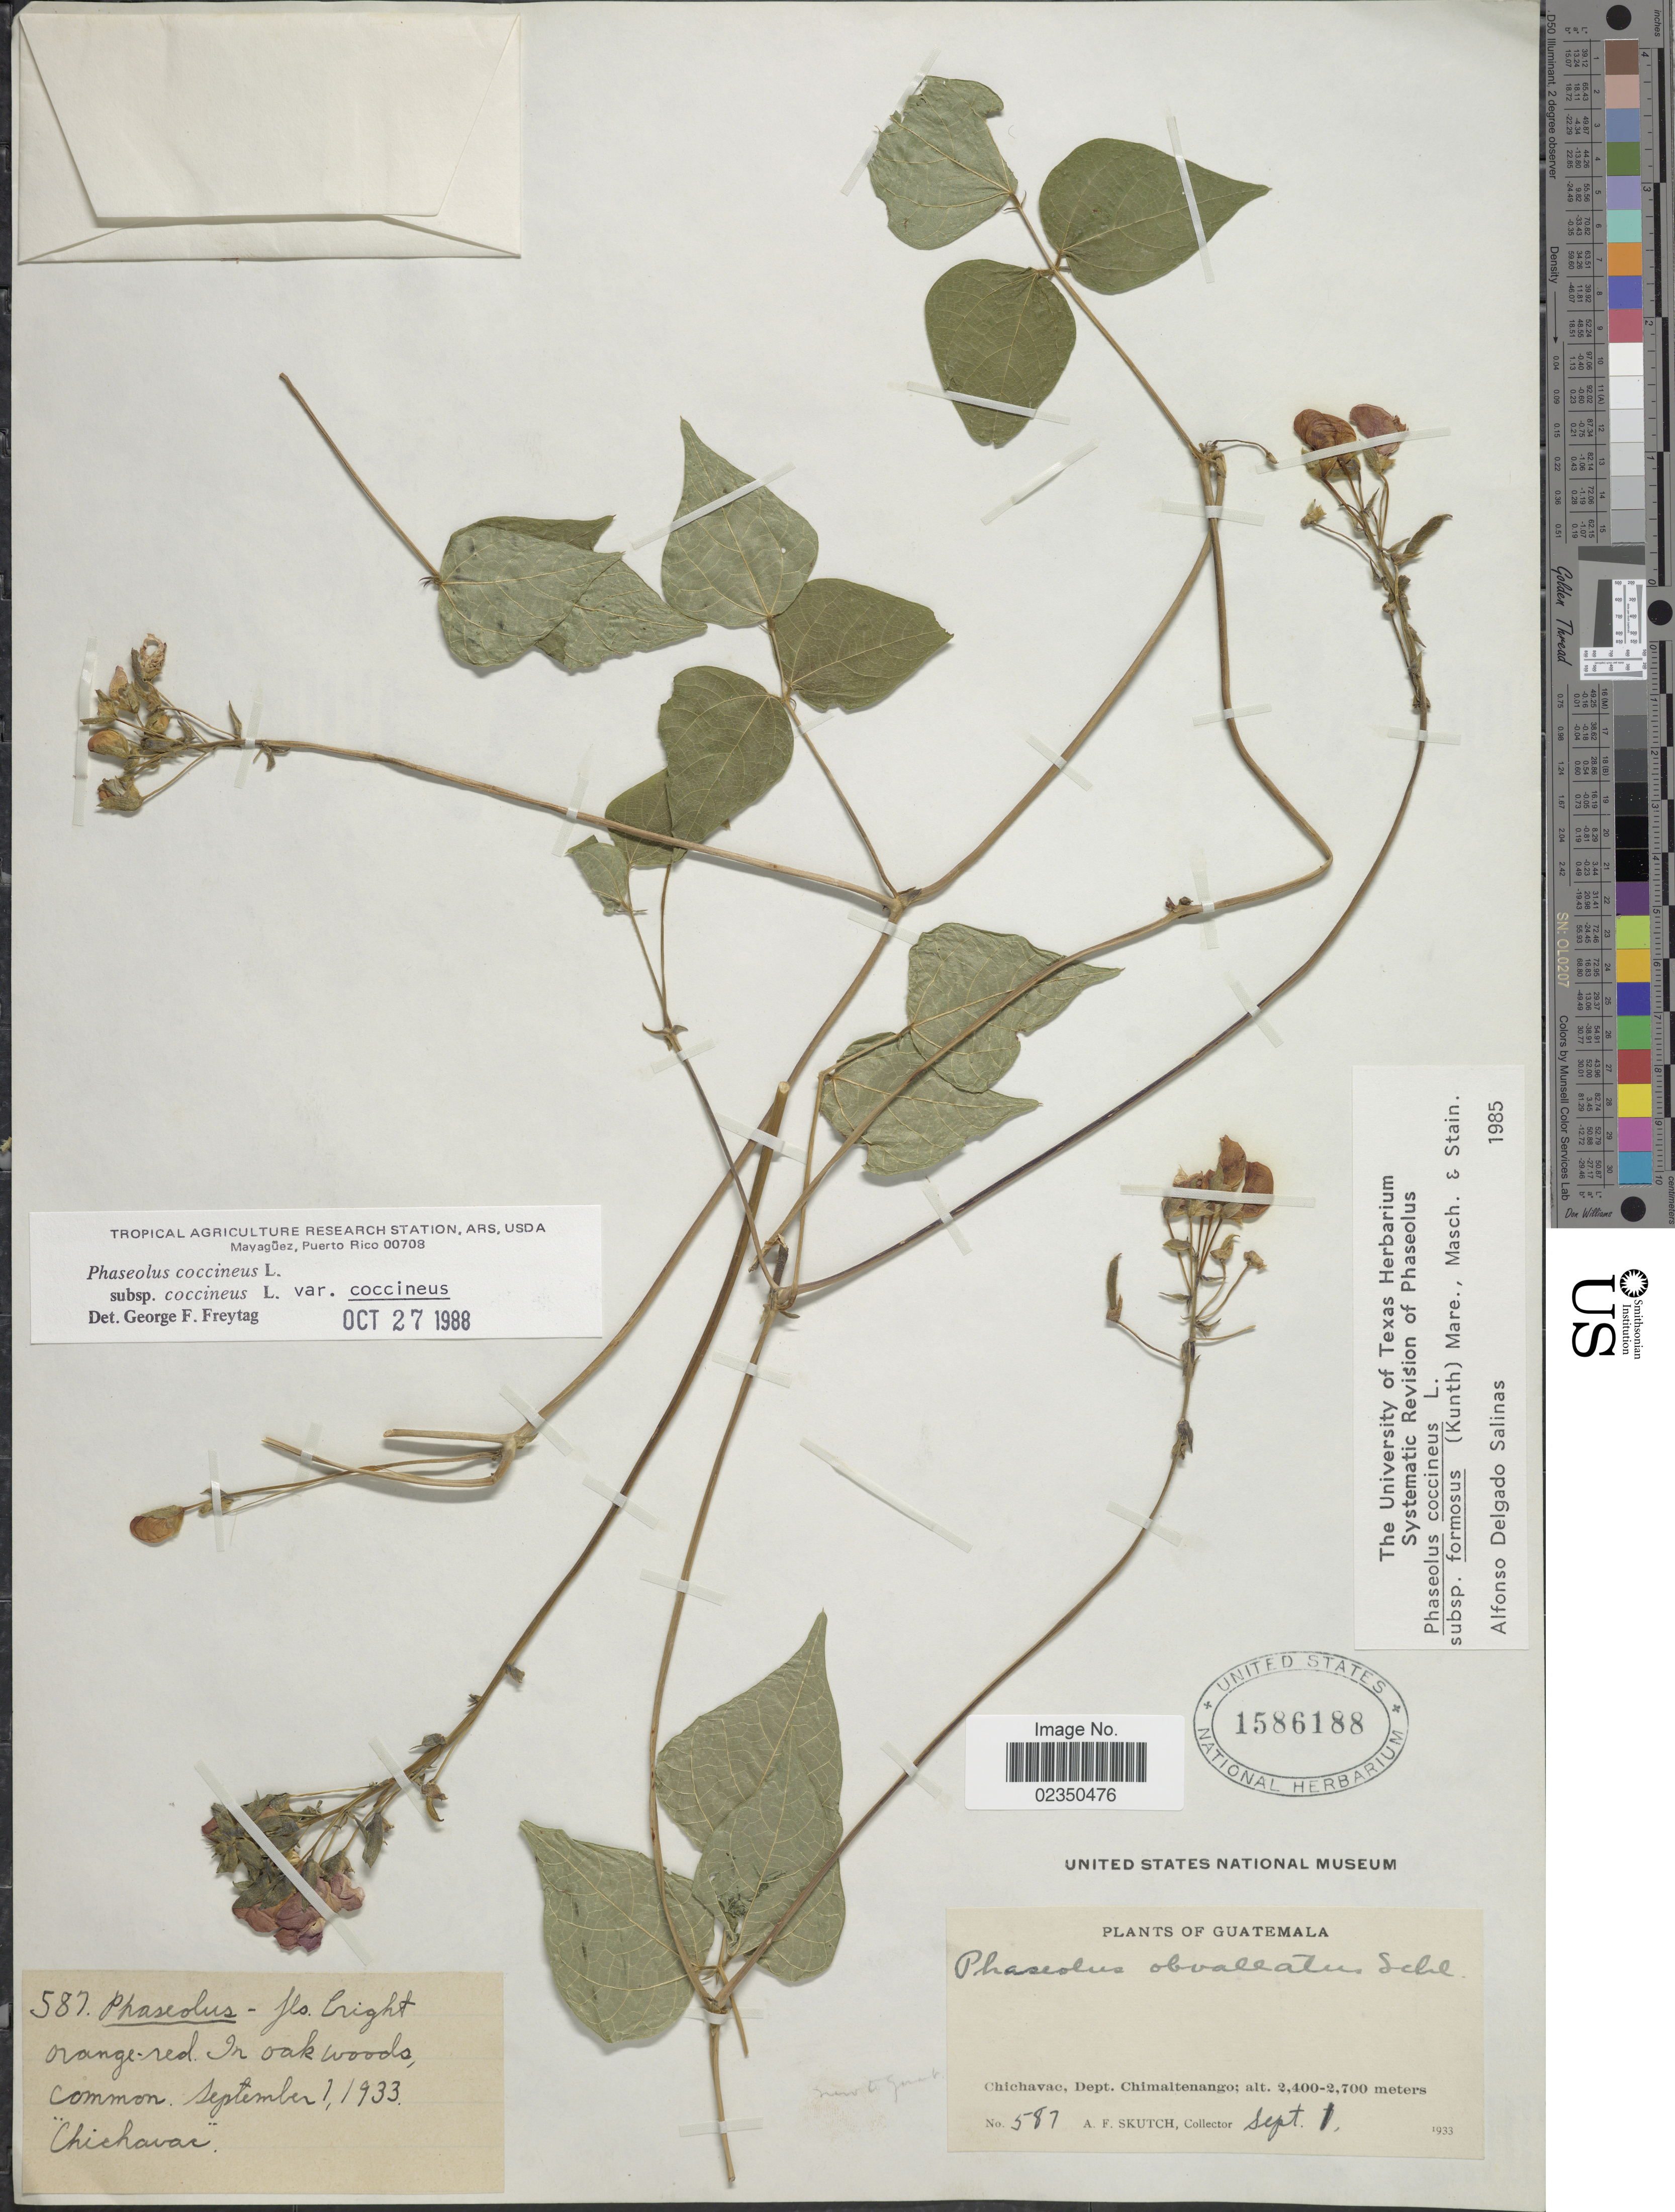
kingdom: Plantae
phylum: Tracheophyta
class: Magnoliopsida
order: Fabales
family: Fabaceae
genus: Phaseolus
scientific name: Phaseolus coccineus var. coccineus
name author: L.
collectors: A. F. Skutch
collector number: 587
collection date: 1933-09-01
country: Guatemala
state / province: Chimaltenango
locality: Chichavac, in oak woods.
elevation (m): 2400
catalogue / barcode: US 1586188